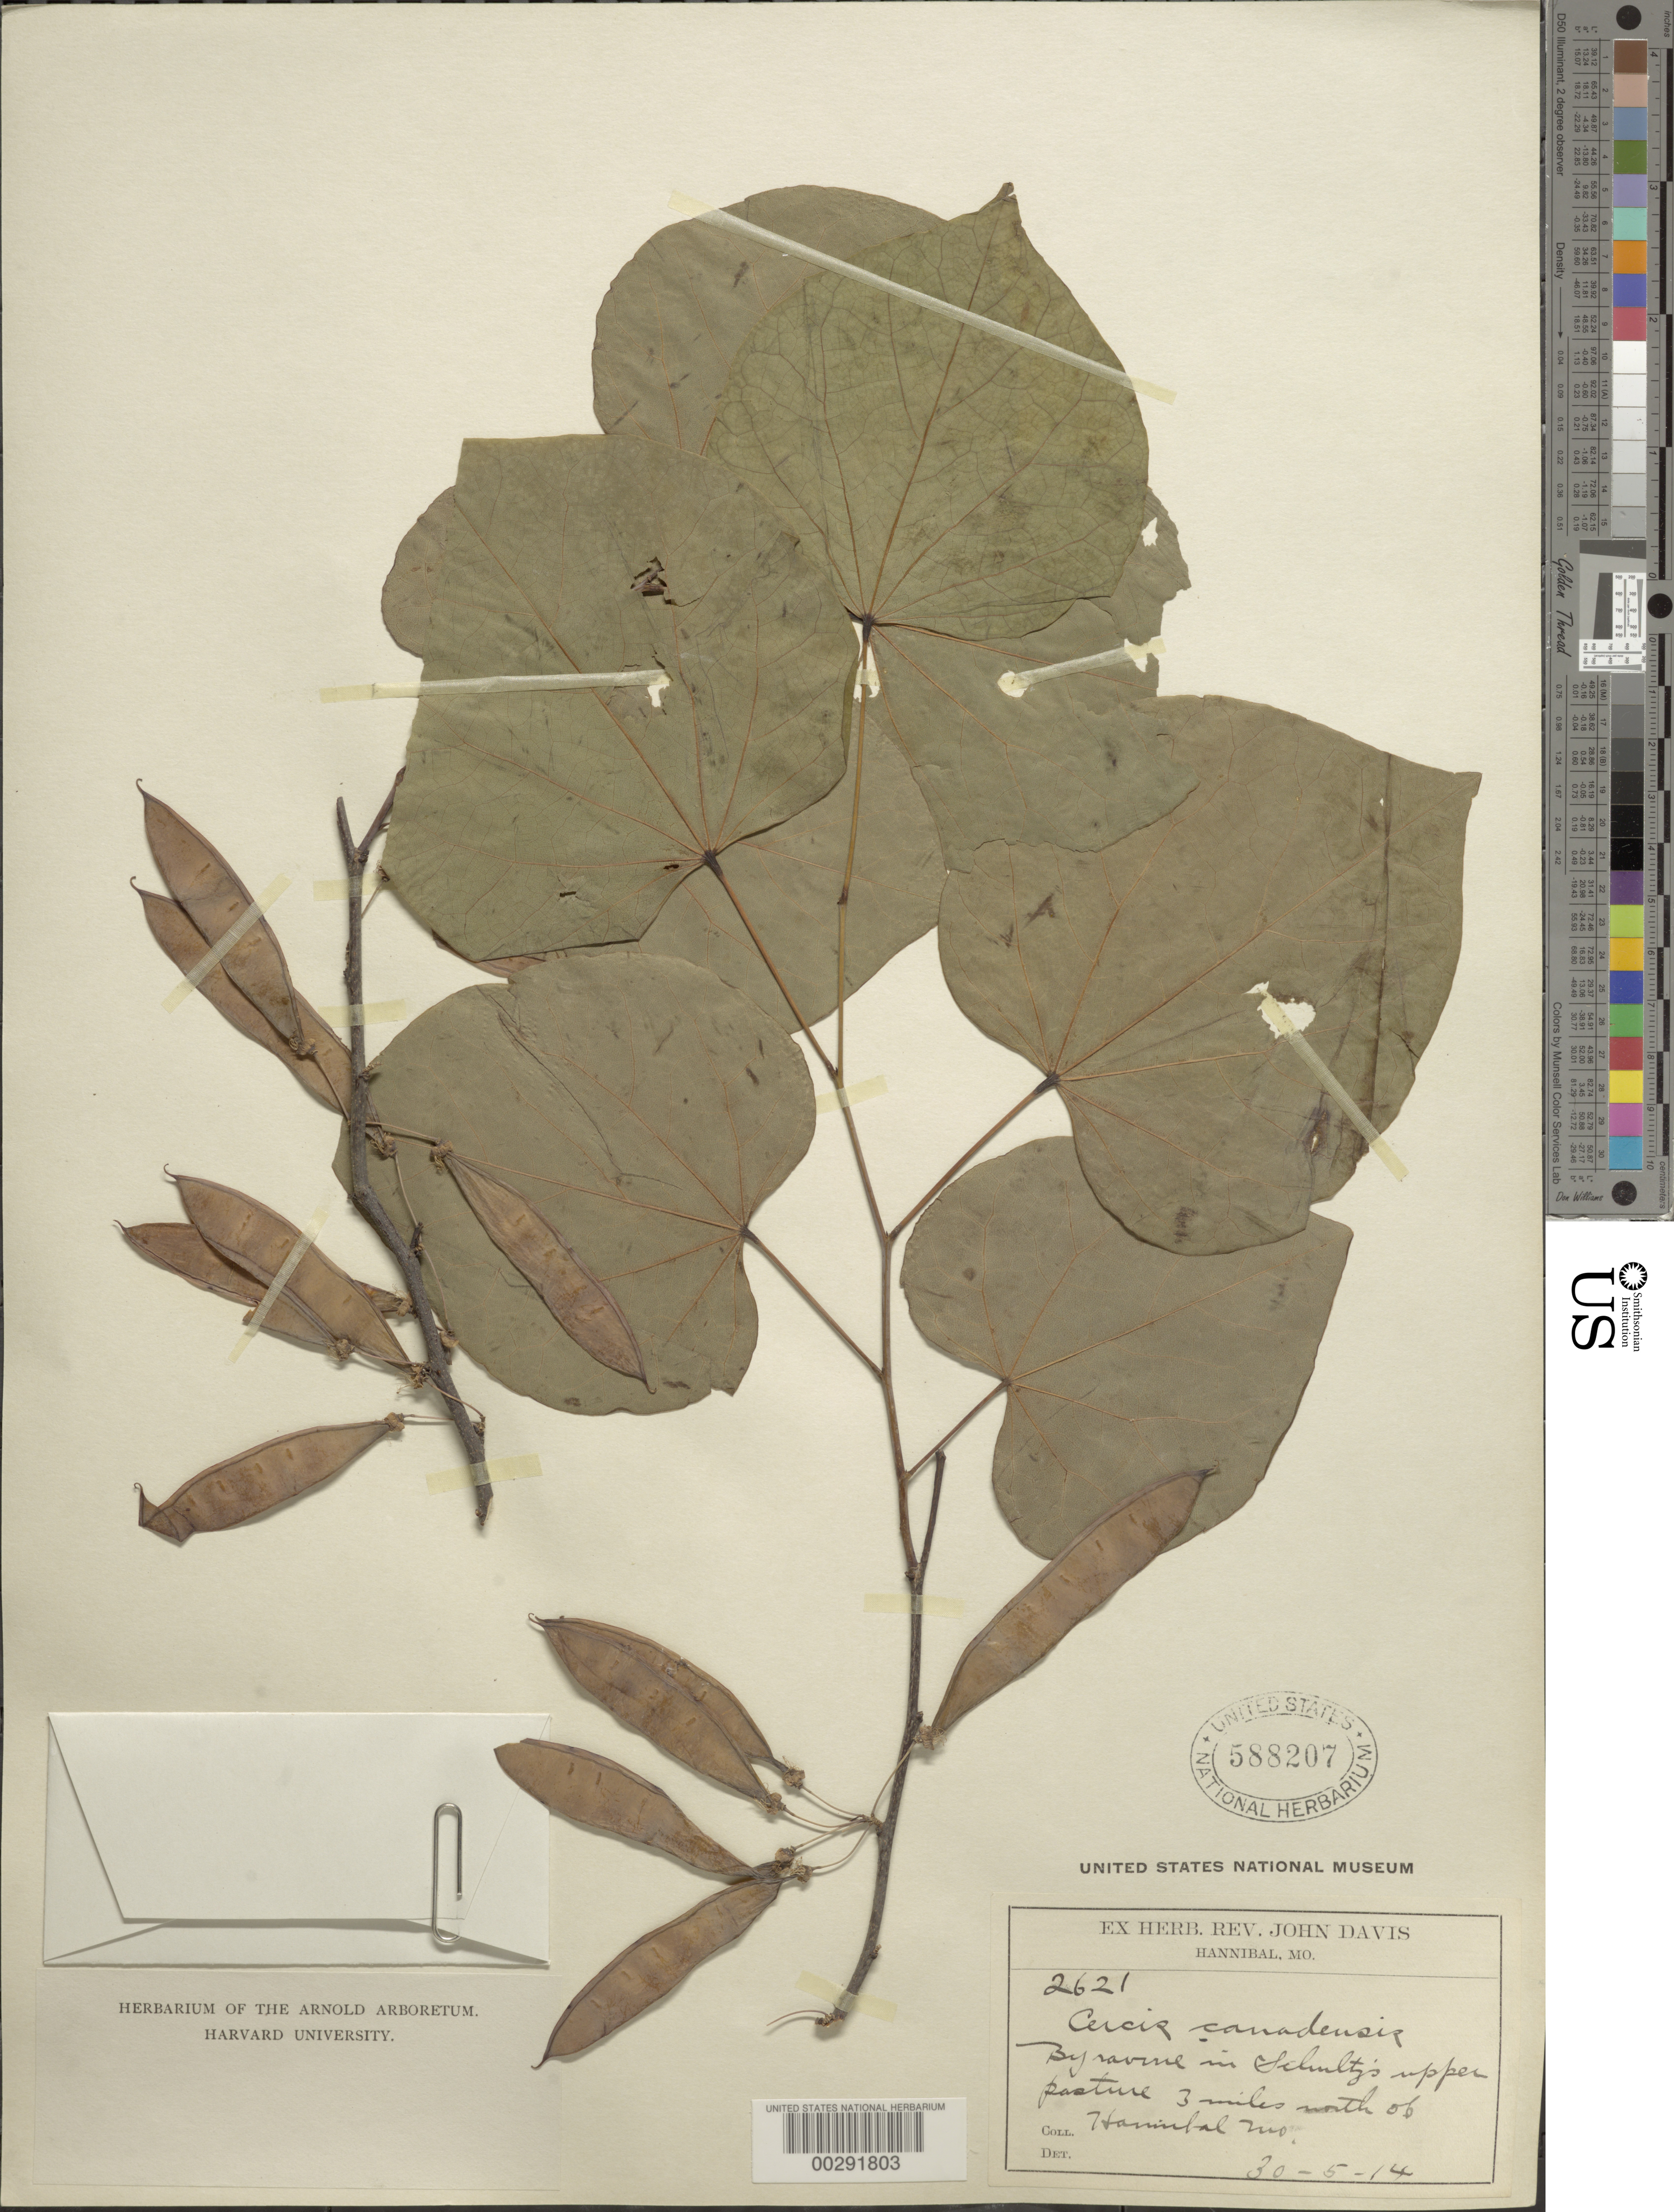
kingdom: Plantae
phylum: Tracheophyta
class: Magnoliopsida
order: Fabales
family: Fabaceae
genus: Cercis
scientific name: Cercis canadensis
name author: L.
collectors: J. Davis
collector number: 2621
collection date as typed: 30 May 1914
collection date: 1914-05-30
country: United States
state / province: Missouri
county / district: Marion / Ralls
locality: By ravine in schultz's upper pasture, 3 mi n of hannibal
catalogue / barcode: US 588207